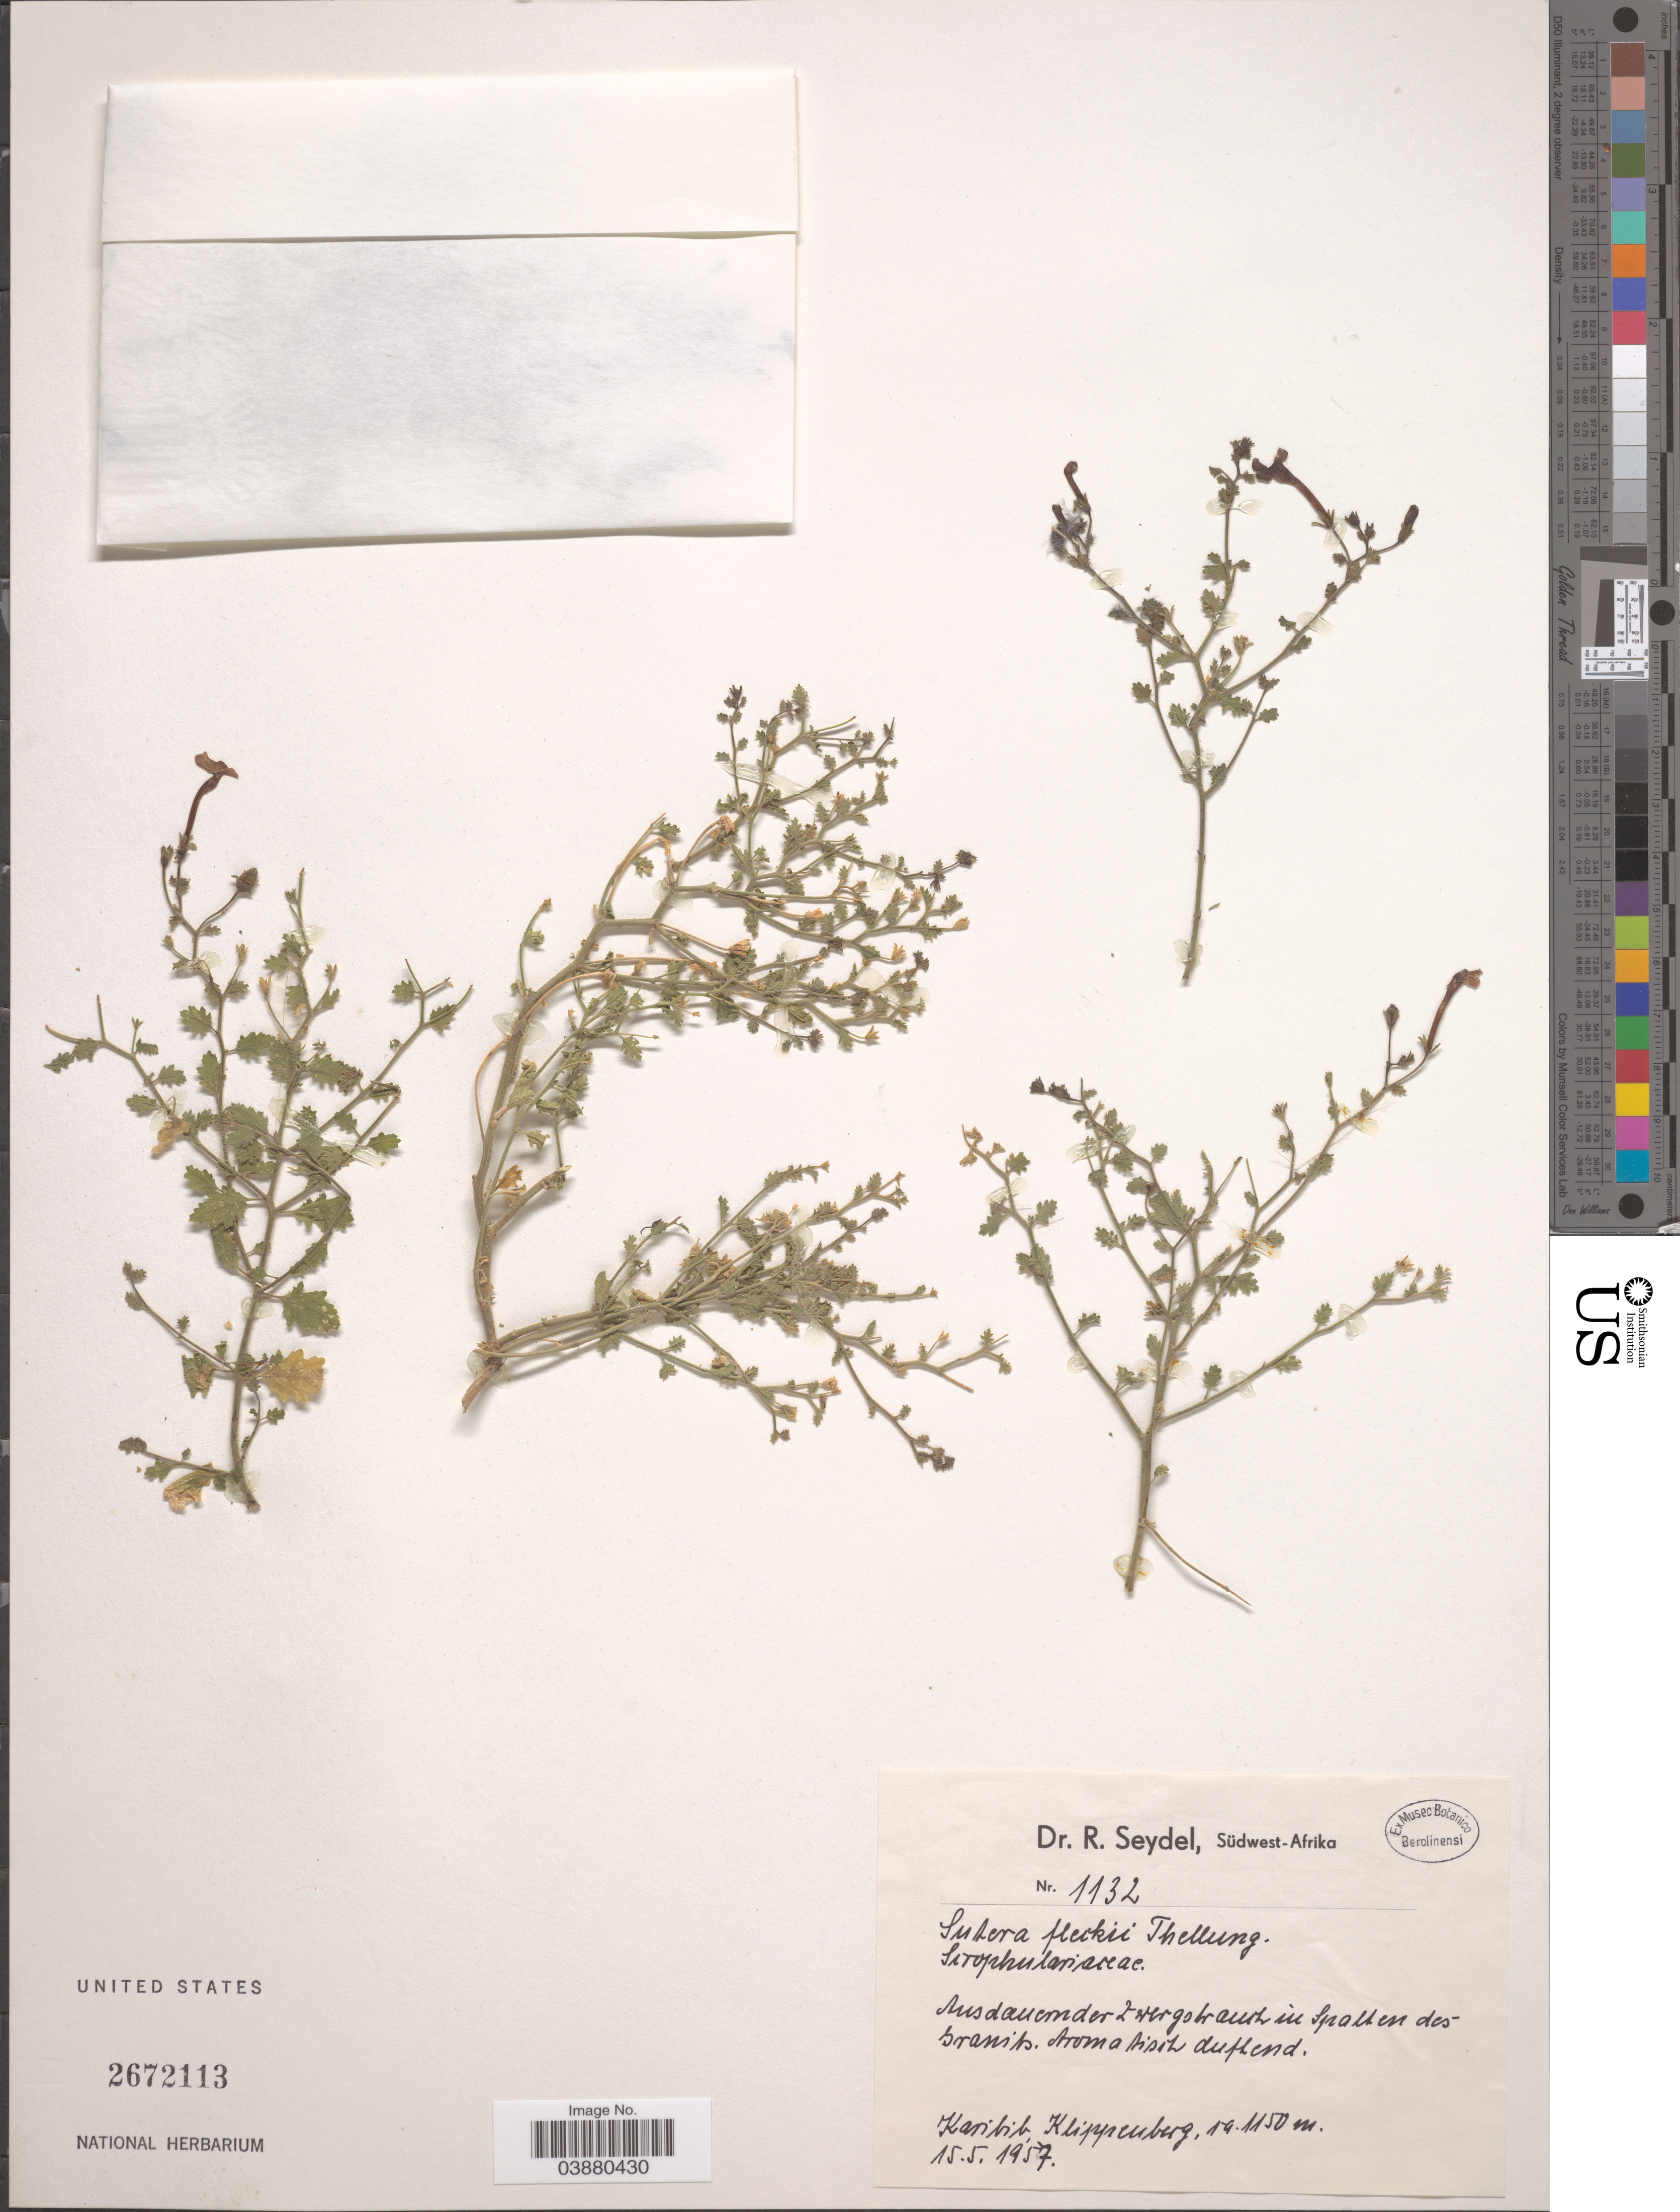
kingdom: Plantae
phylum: Tracheophyta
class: Magnoliopsida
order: Lamiales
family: Scrophulariaceae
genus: Jamesbrittenia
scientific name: Jamesbrittenia fleckii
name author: (Thell.) Hilliard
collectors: R. Seydel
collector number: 1132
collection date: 1957-05-15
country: Namibia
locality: Südwest-Afrika. Karibib, Klippenberg.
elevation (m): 1150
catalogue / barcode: US 2672113